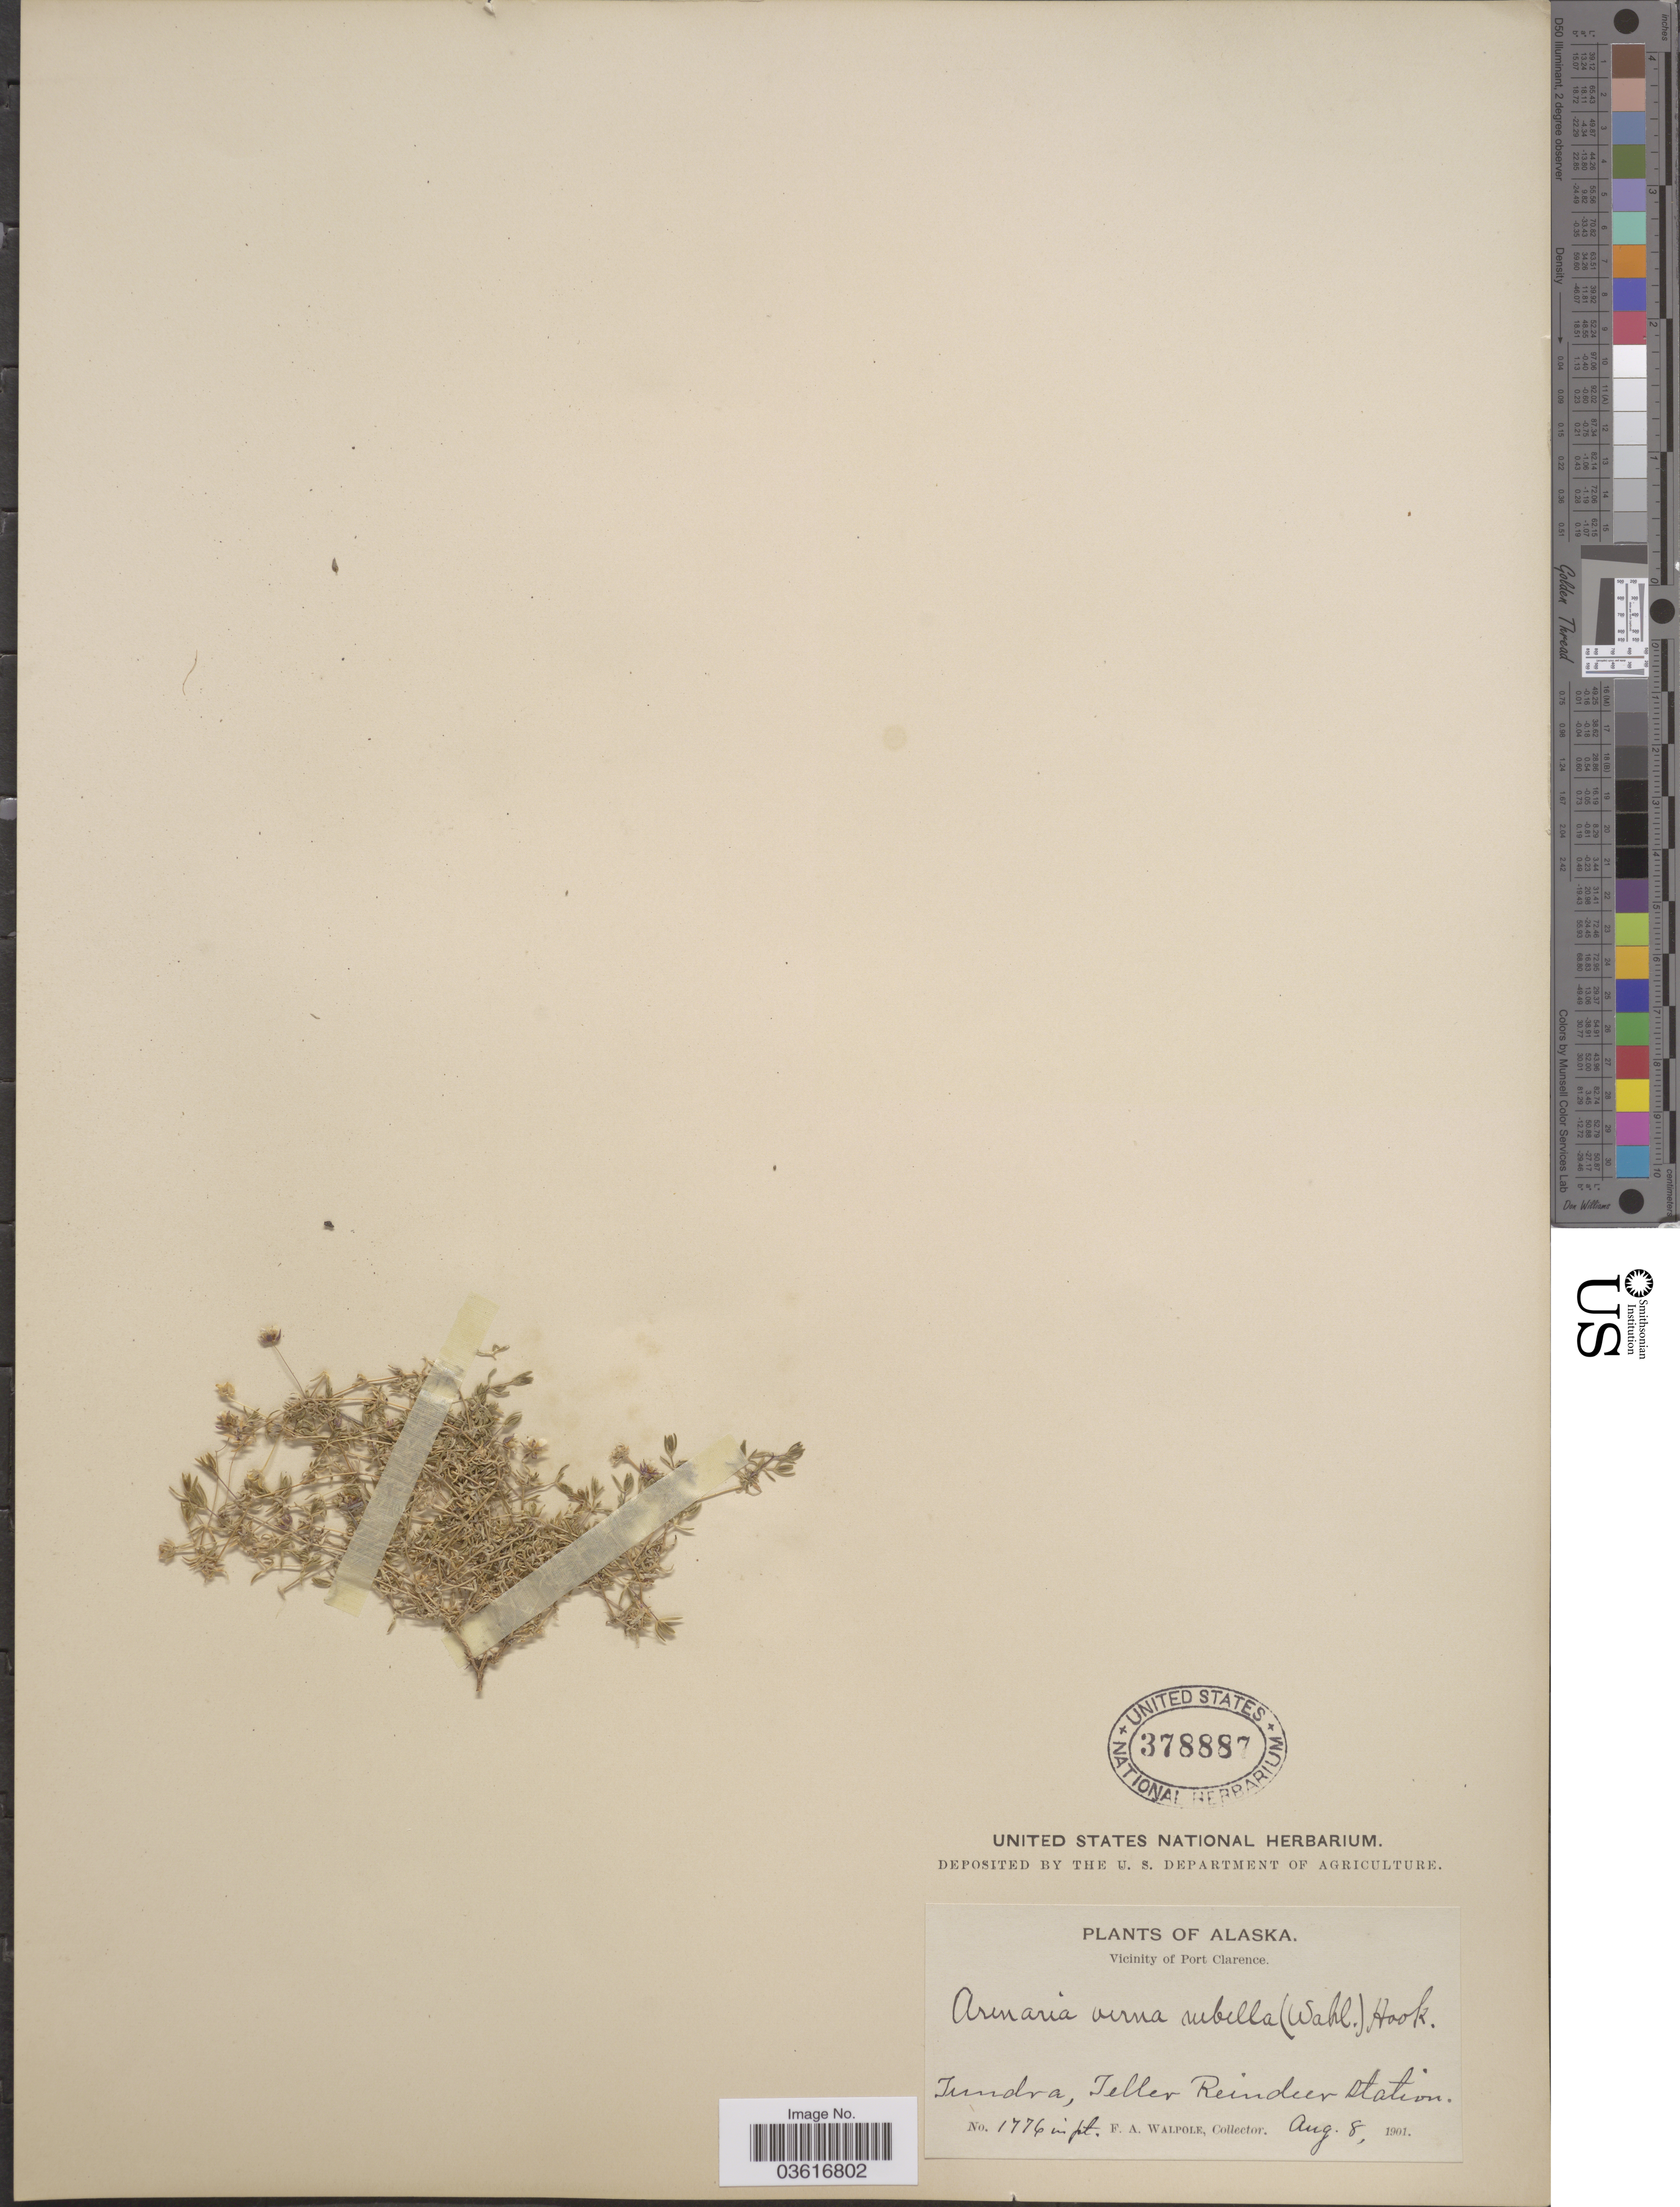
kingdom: Plantae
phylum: Tracheophyta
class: Magnoliopsida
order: Caryophyllales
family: Caryophyllaceae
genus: Minuartia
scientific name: Minuartia rubella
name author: (Wahlenb.) Hiern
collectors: F. Walpole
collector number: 1776?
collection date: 1901-08-08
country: United States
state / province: Alaska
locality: Vicinity of Port Clarence. Teller Reindeer Station.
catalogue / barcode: US 378887